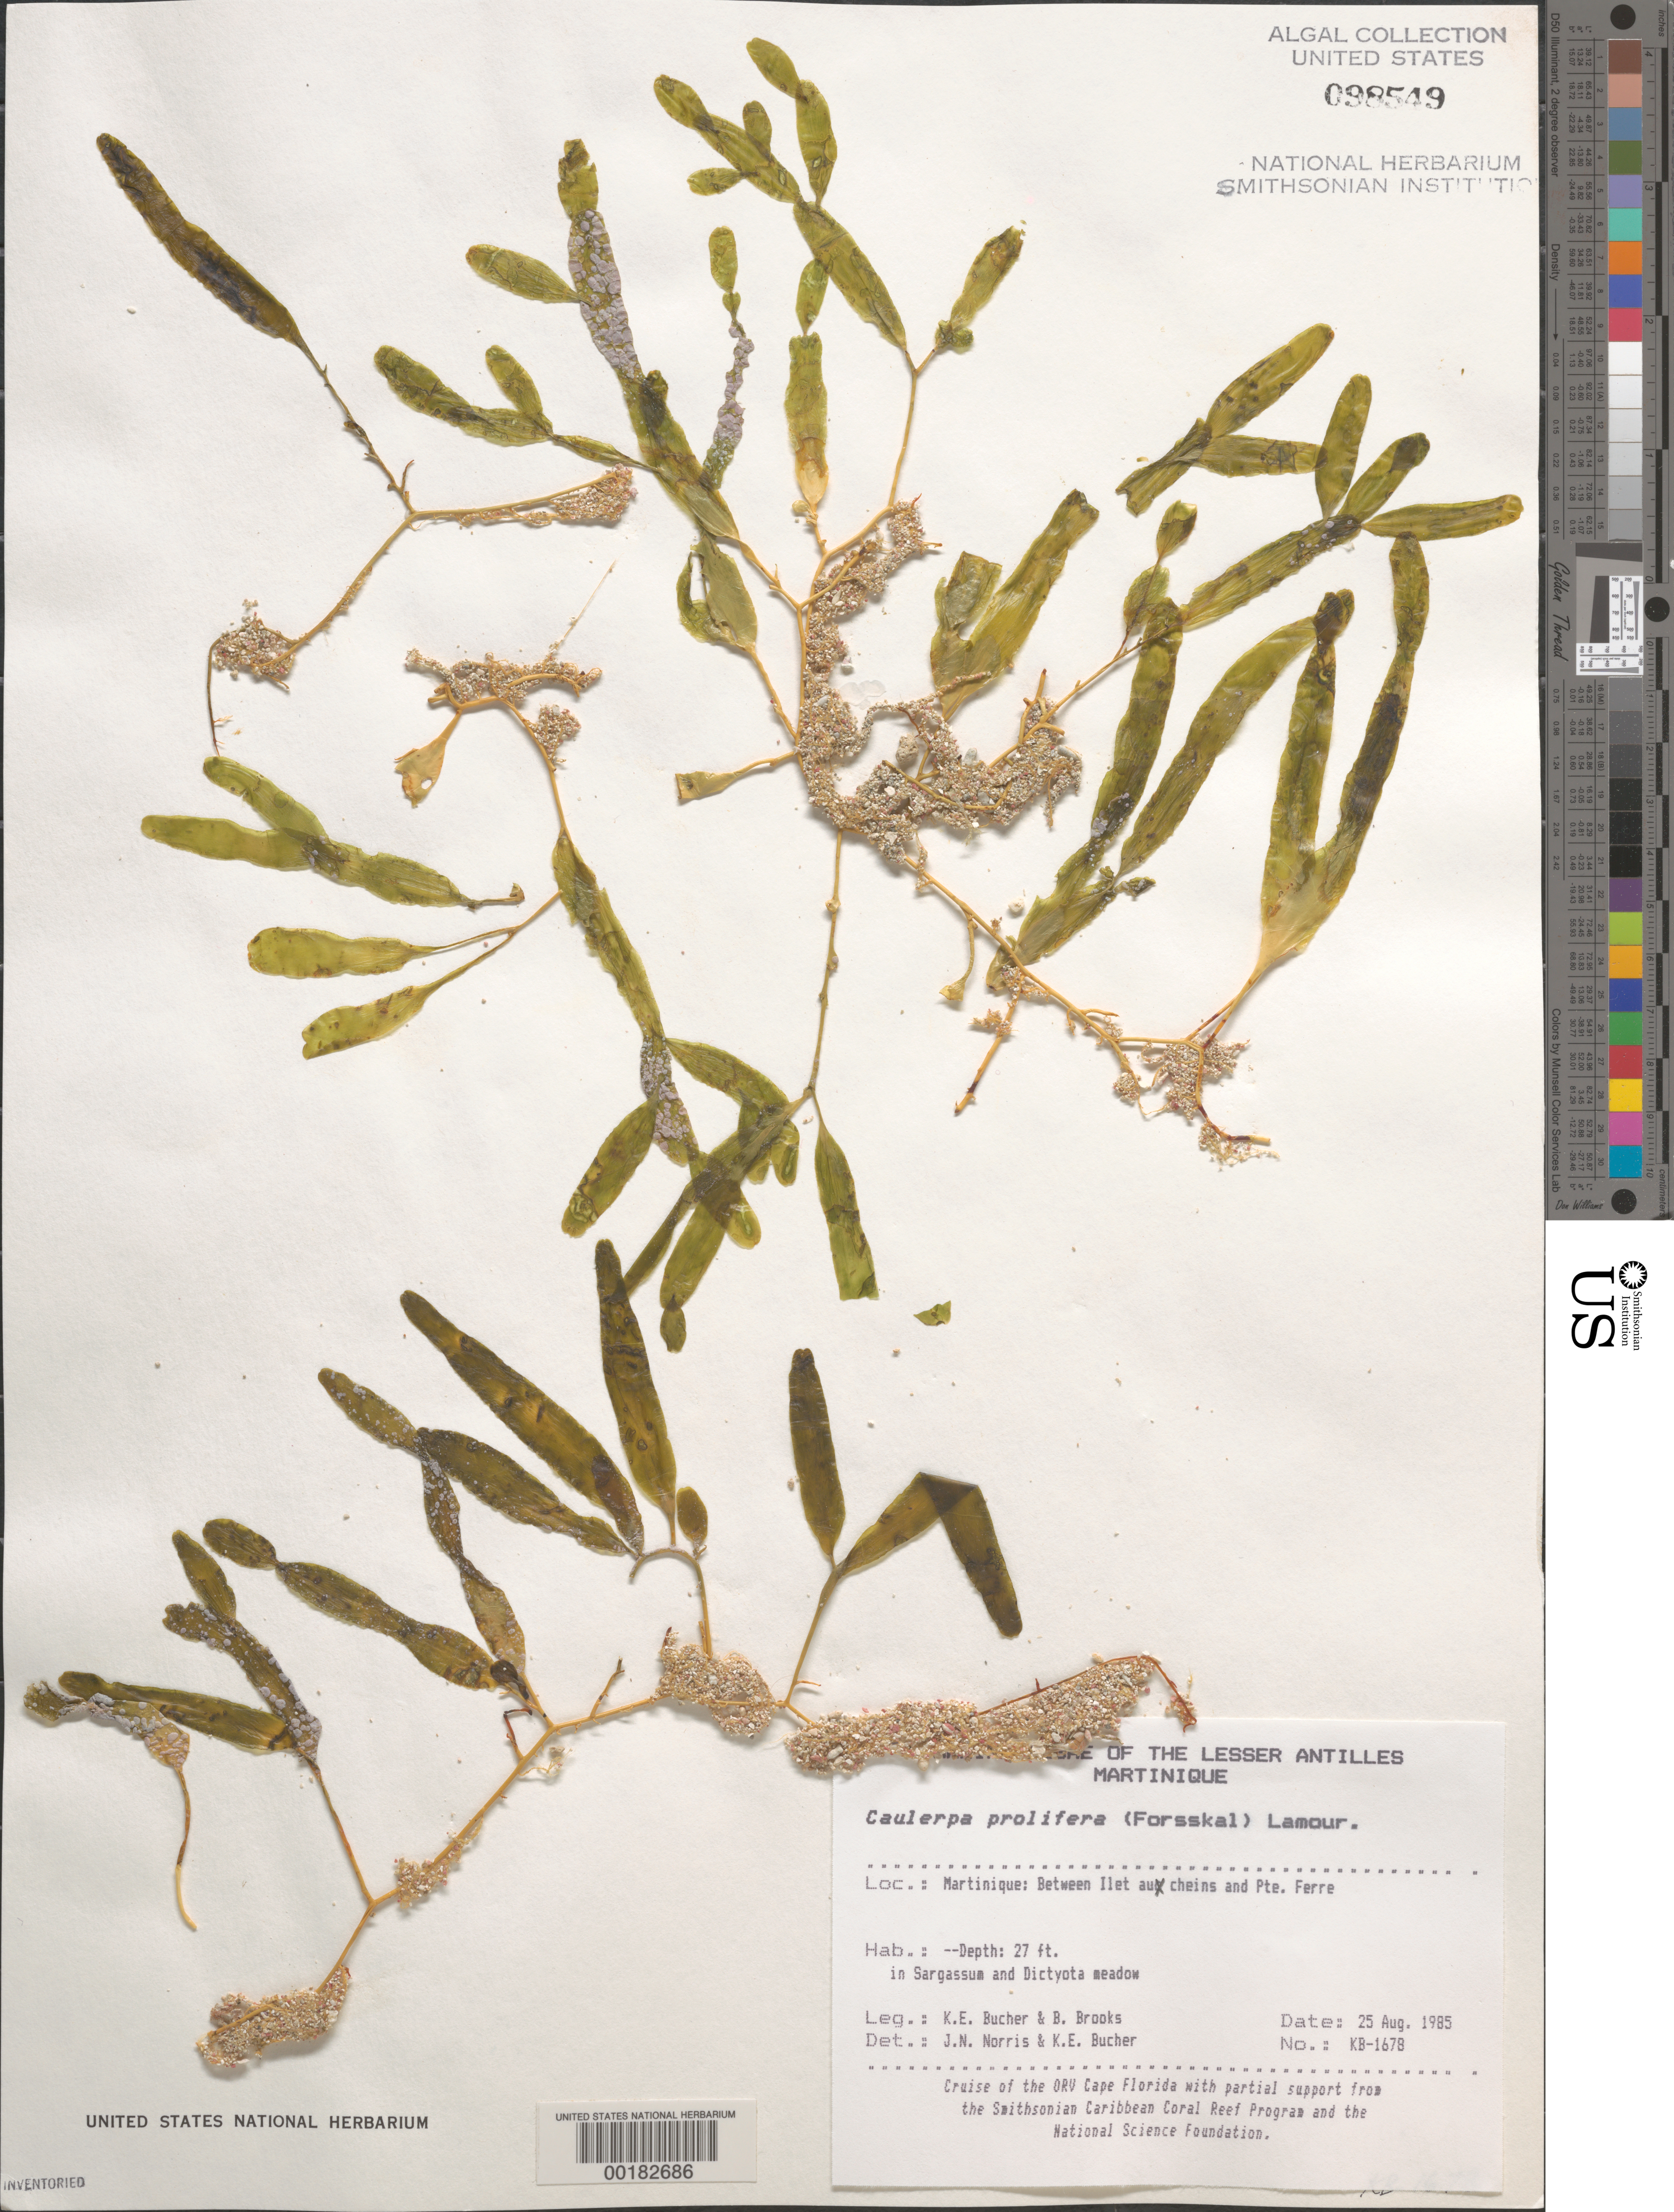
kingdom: Plantae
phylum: Chlorophyta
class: Ulvophyceae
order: Bryopsidales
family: Caulerpaceae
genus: Caulerpa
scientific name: Caulerpa prolifera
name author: (Forssk.) J.V.Lamouroux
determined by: Norris, J. N.; Bucher, K. E.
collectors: K. E. Bucher & B. Brooks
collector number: Kb-1678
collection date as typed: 25 Aug 1985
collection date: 1985-08-25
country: Martinique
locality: Between Ilet aux Cheins and Pointe Ferre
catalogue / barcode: US 98549